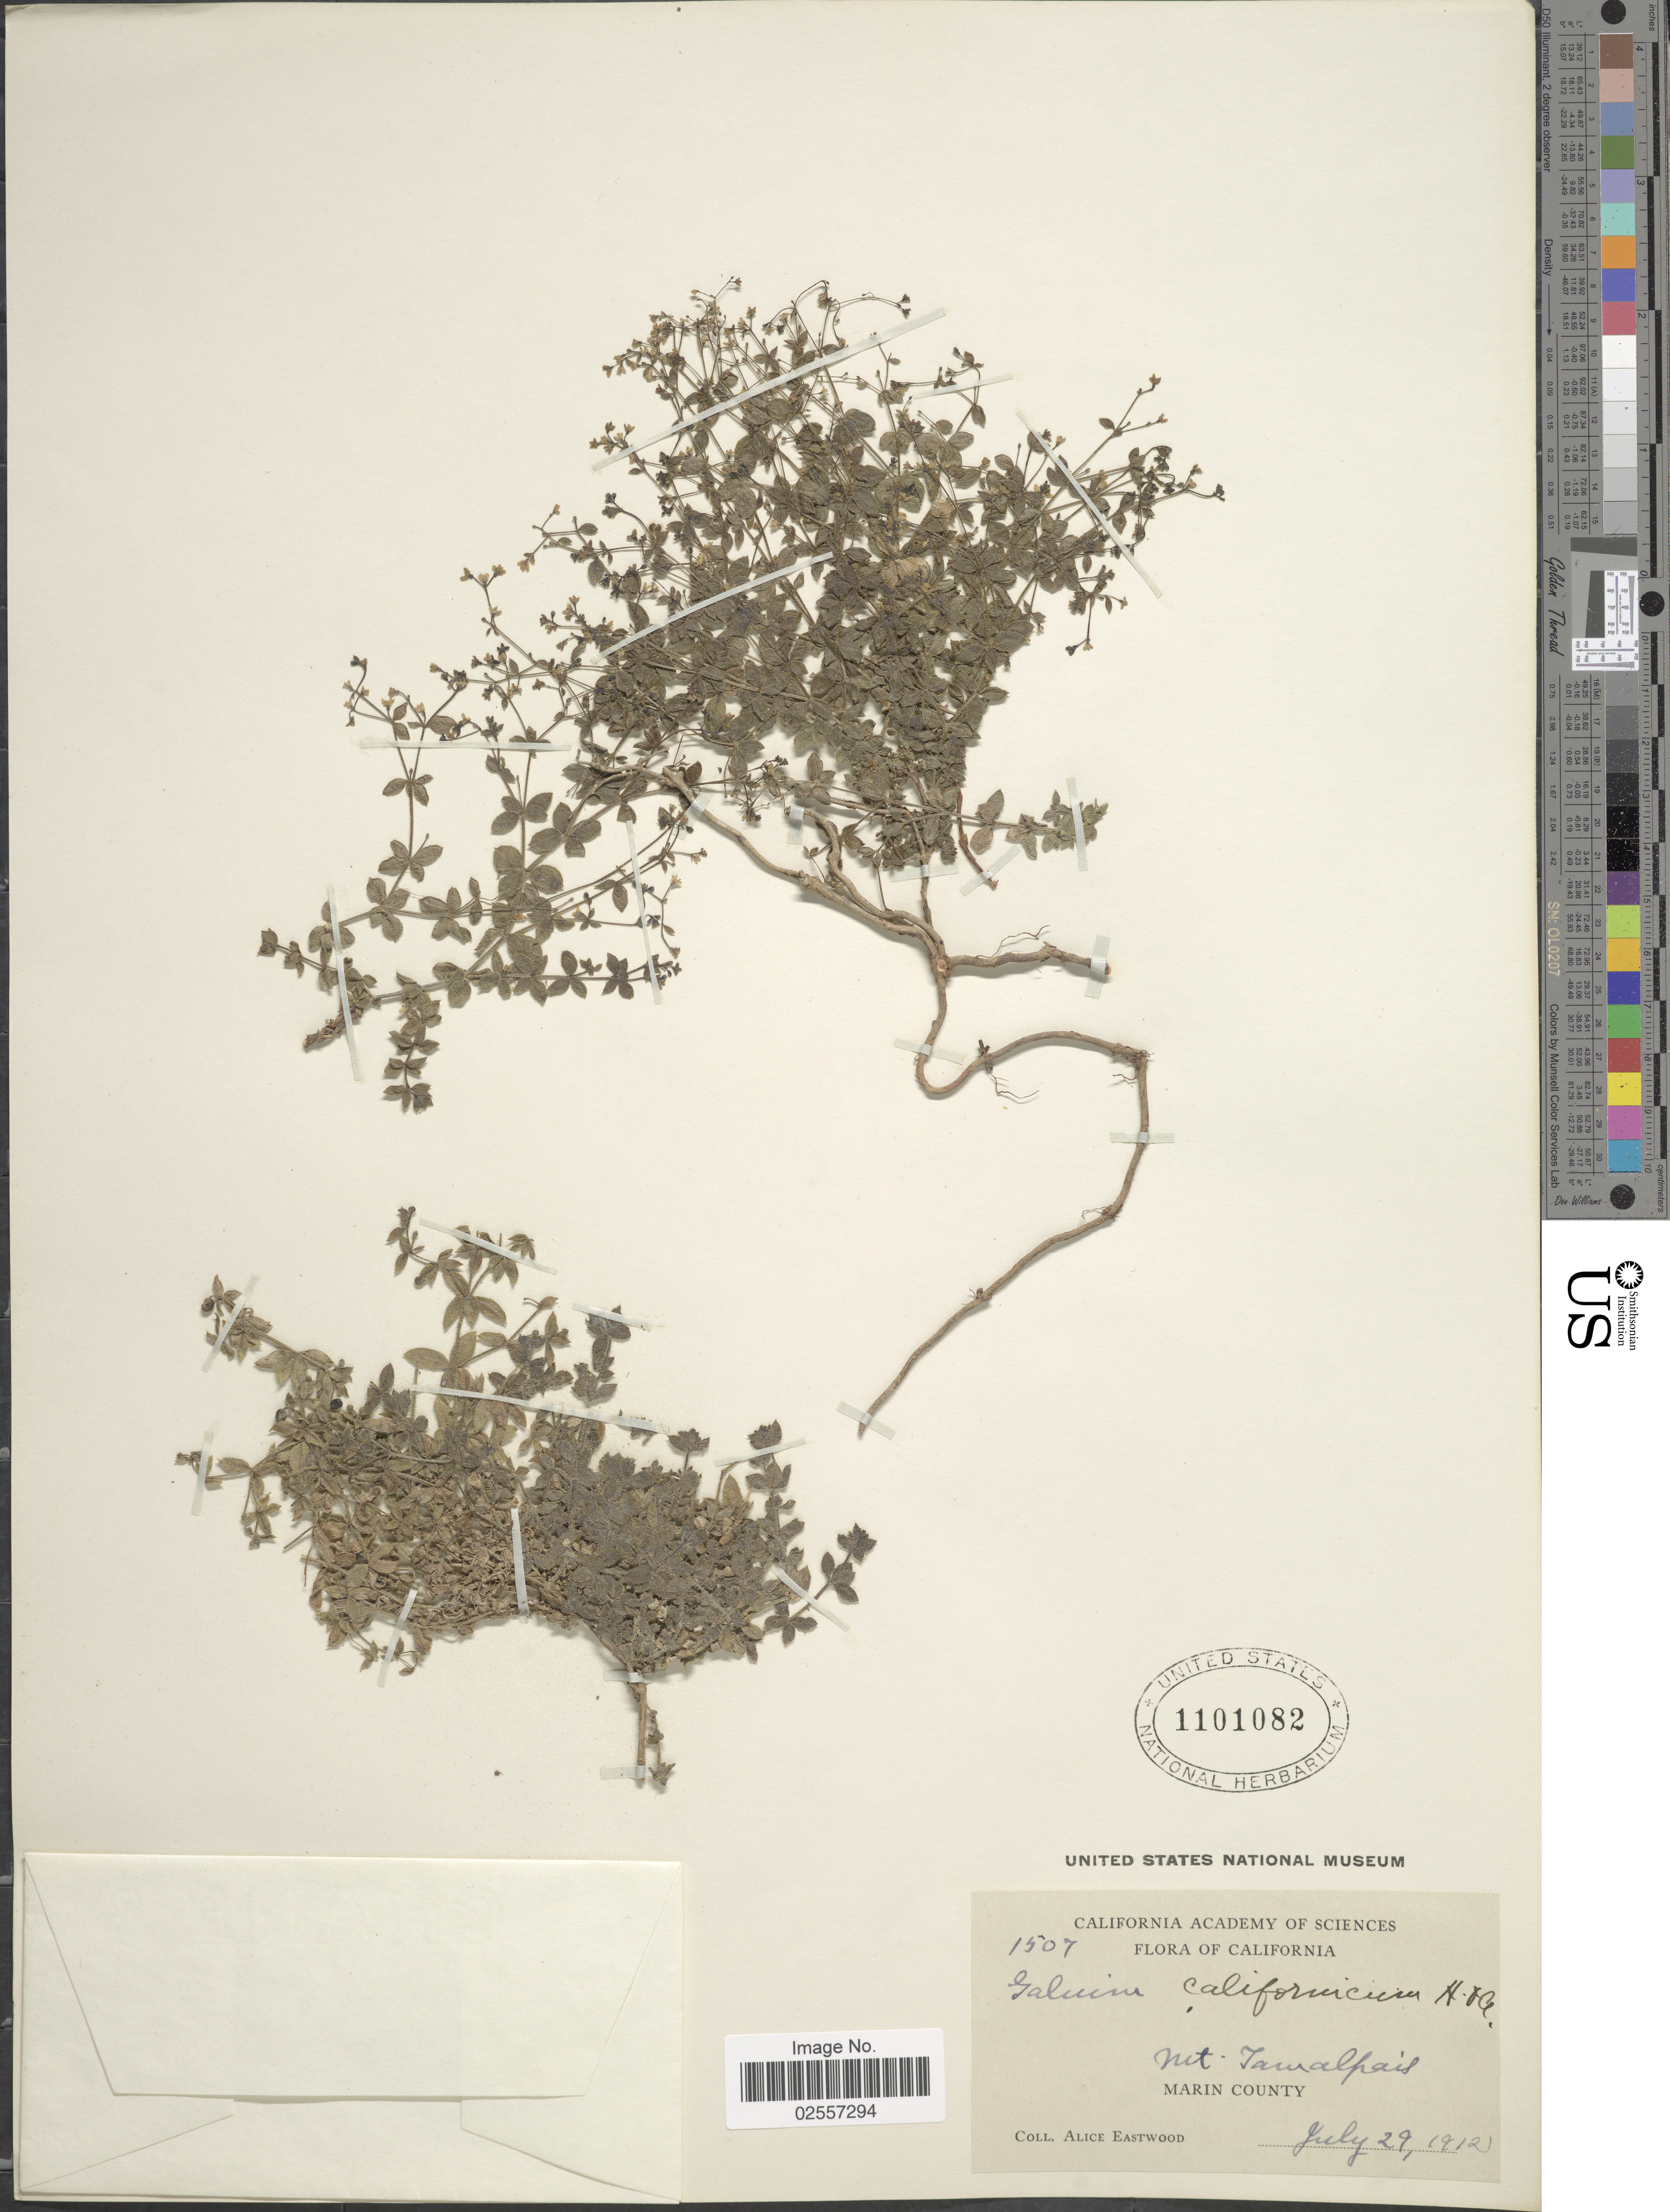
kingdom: Plantae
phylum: Tracheophyta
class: Magnoliopsida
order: Gentianales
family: Rubiaceae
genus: Galium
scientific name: Galium californicum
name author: Hook. & Arn.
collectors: A. Eastwood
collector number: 1507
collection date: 1912-07-29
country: United States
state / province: California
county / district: Marin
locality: Mt. Tamalpais. Marin County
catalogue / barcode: US 1101082